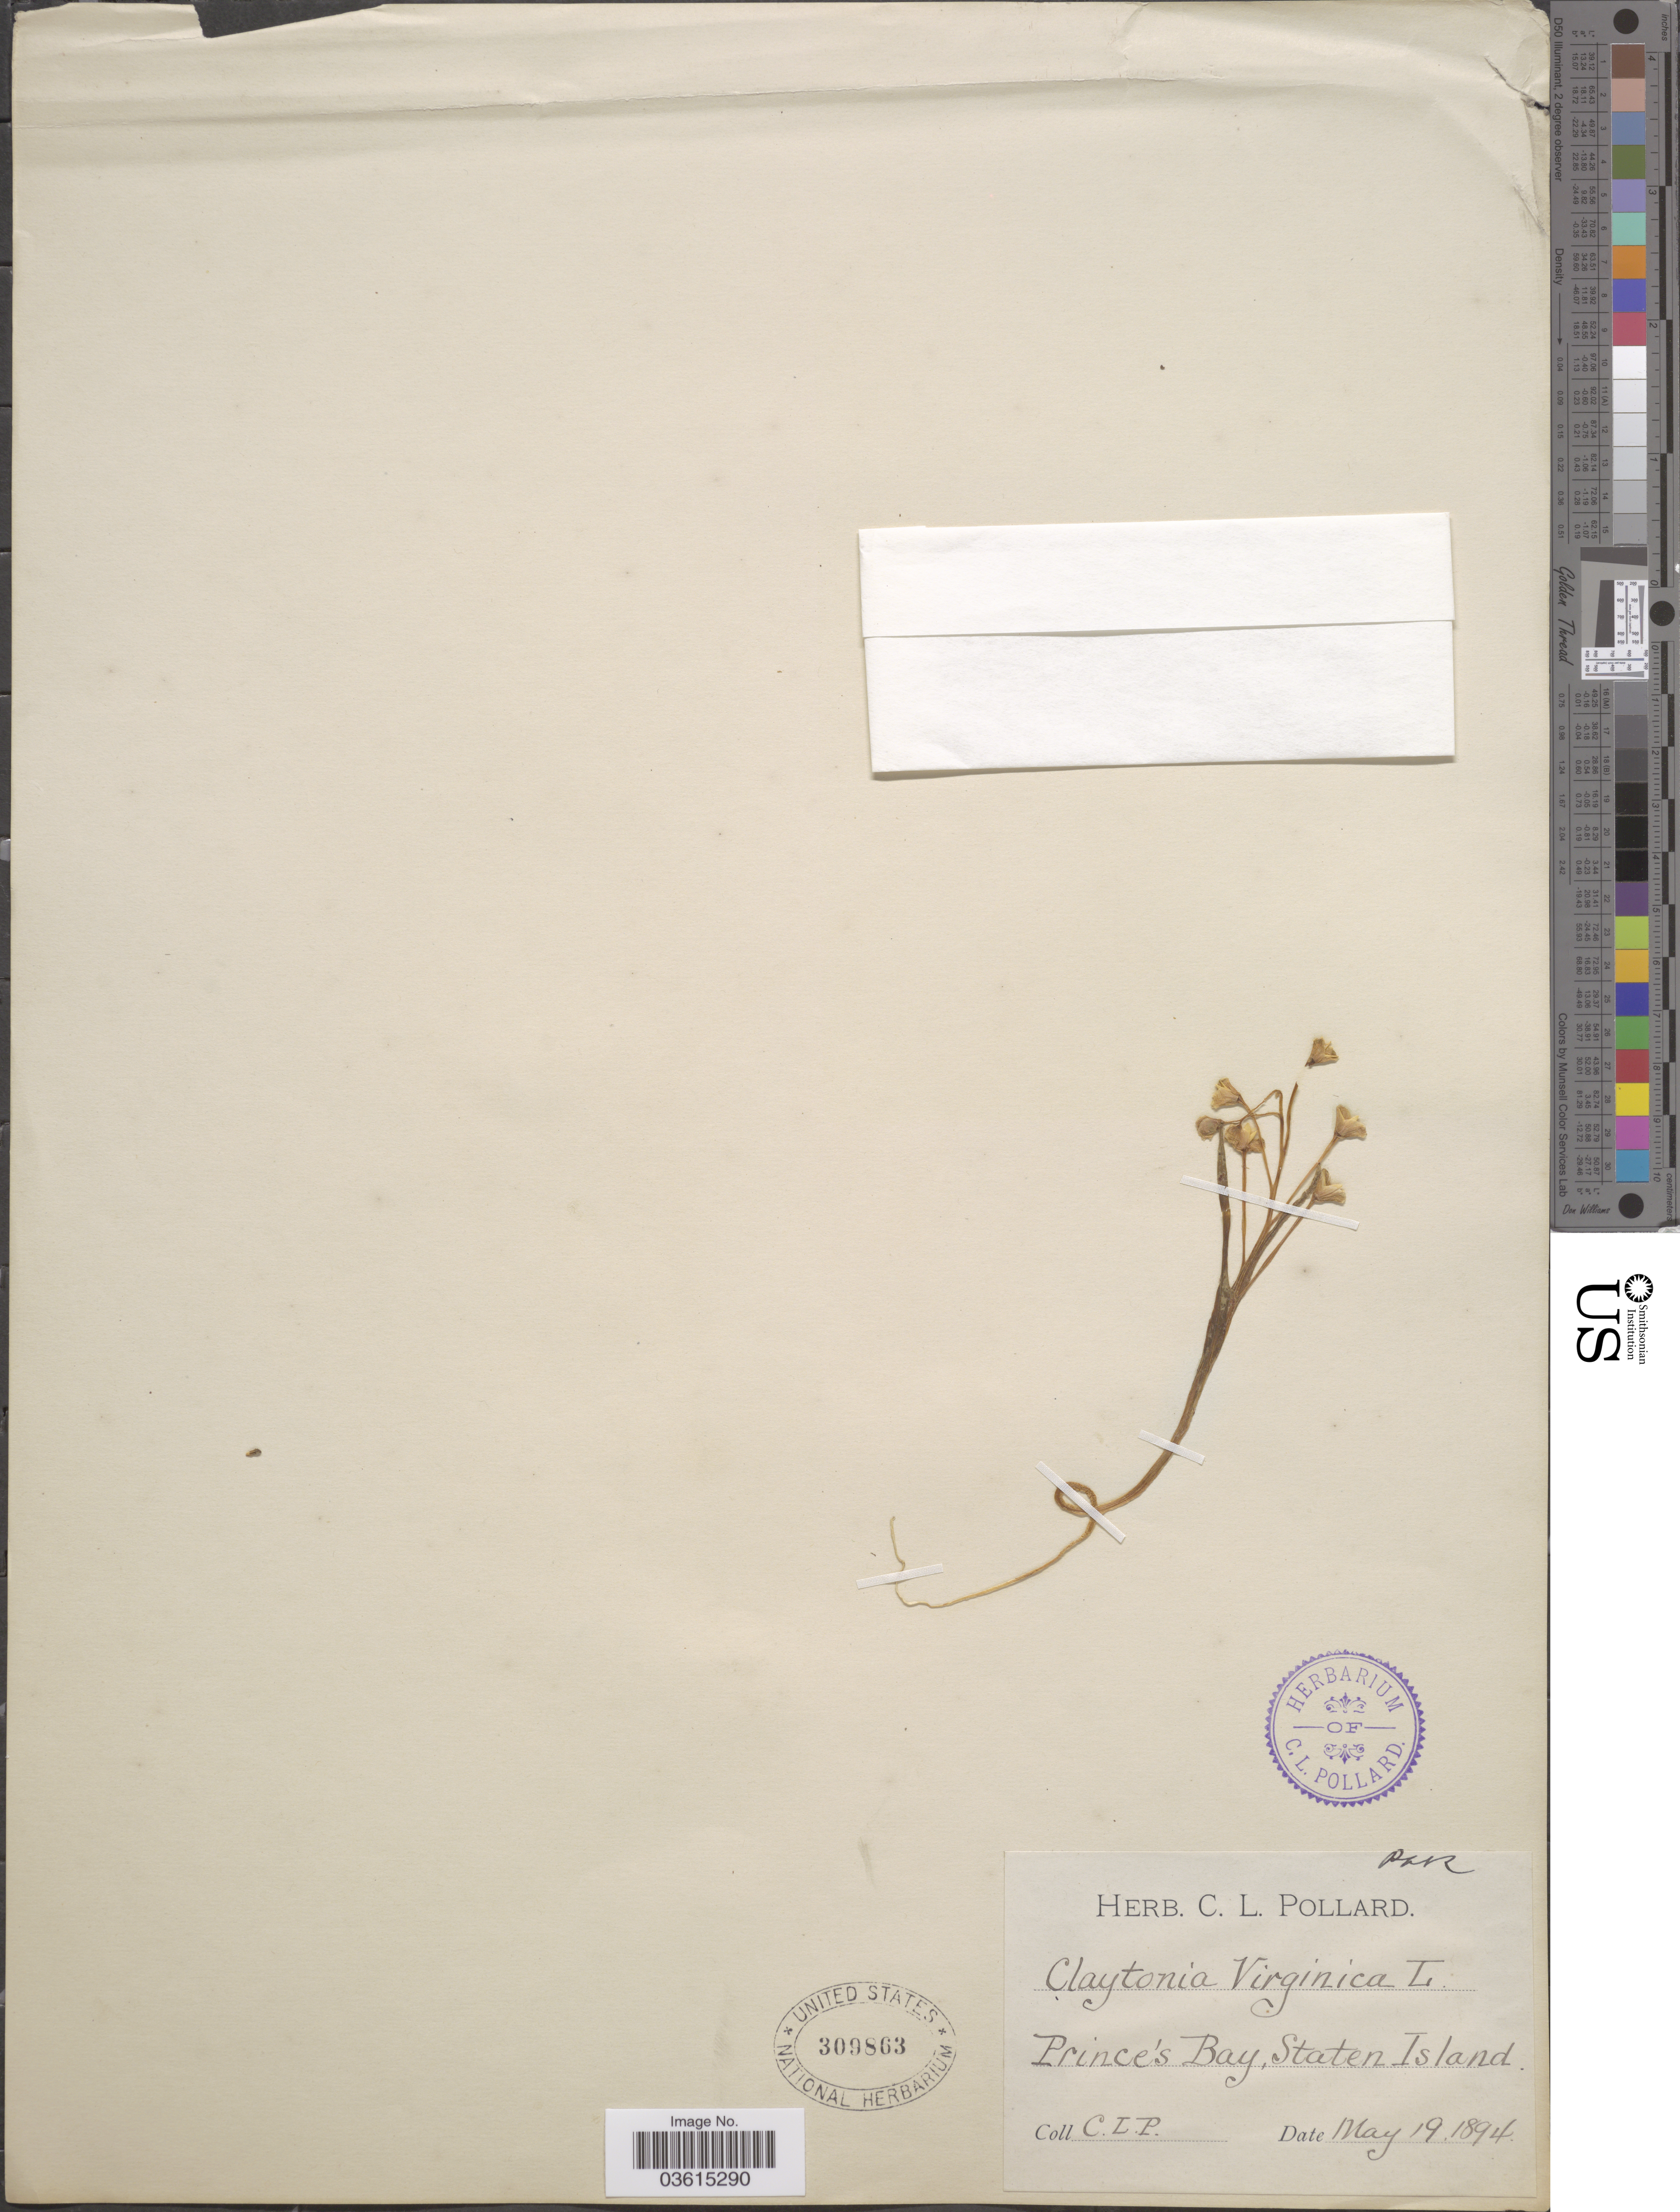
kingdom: Plantae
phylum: Tracheophyta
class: Magnoliopsida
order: Caryophyllales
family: Montiaceae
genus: Claytonia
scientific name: Claytonia virginica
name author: L.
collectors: C. L. Pollard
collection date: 1894-05-19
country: United States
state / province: New York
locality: Prince's Bay, Staten Island.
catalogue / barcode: US 309863